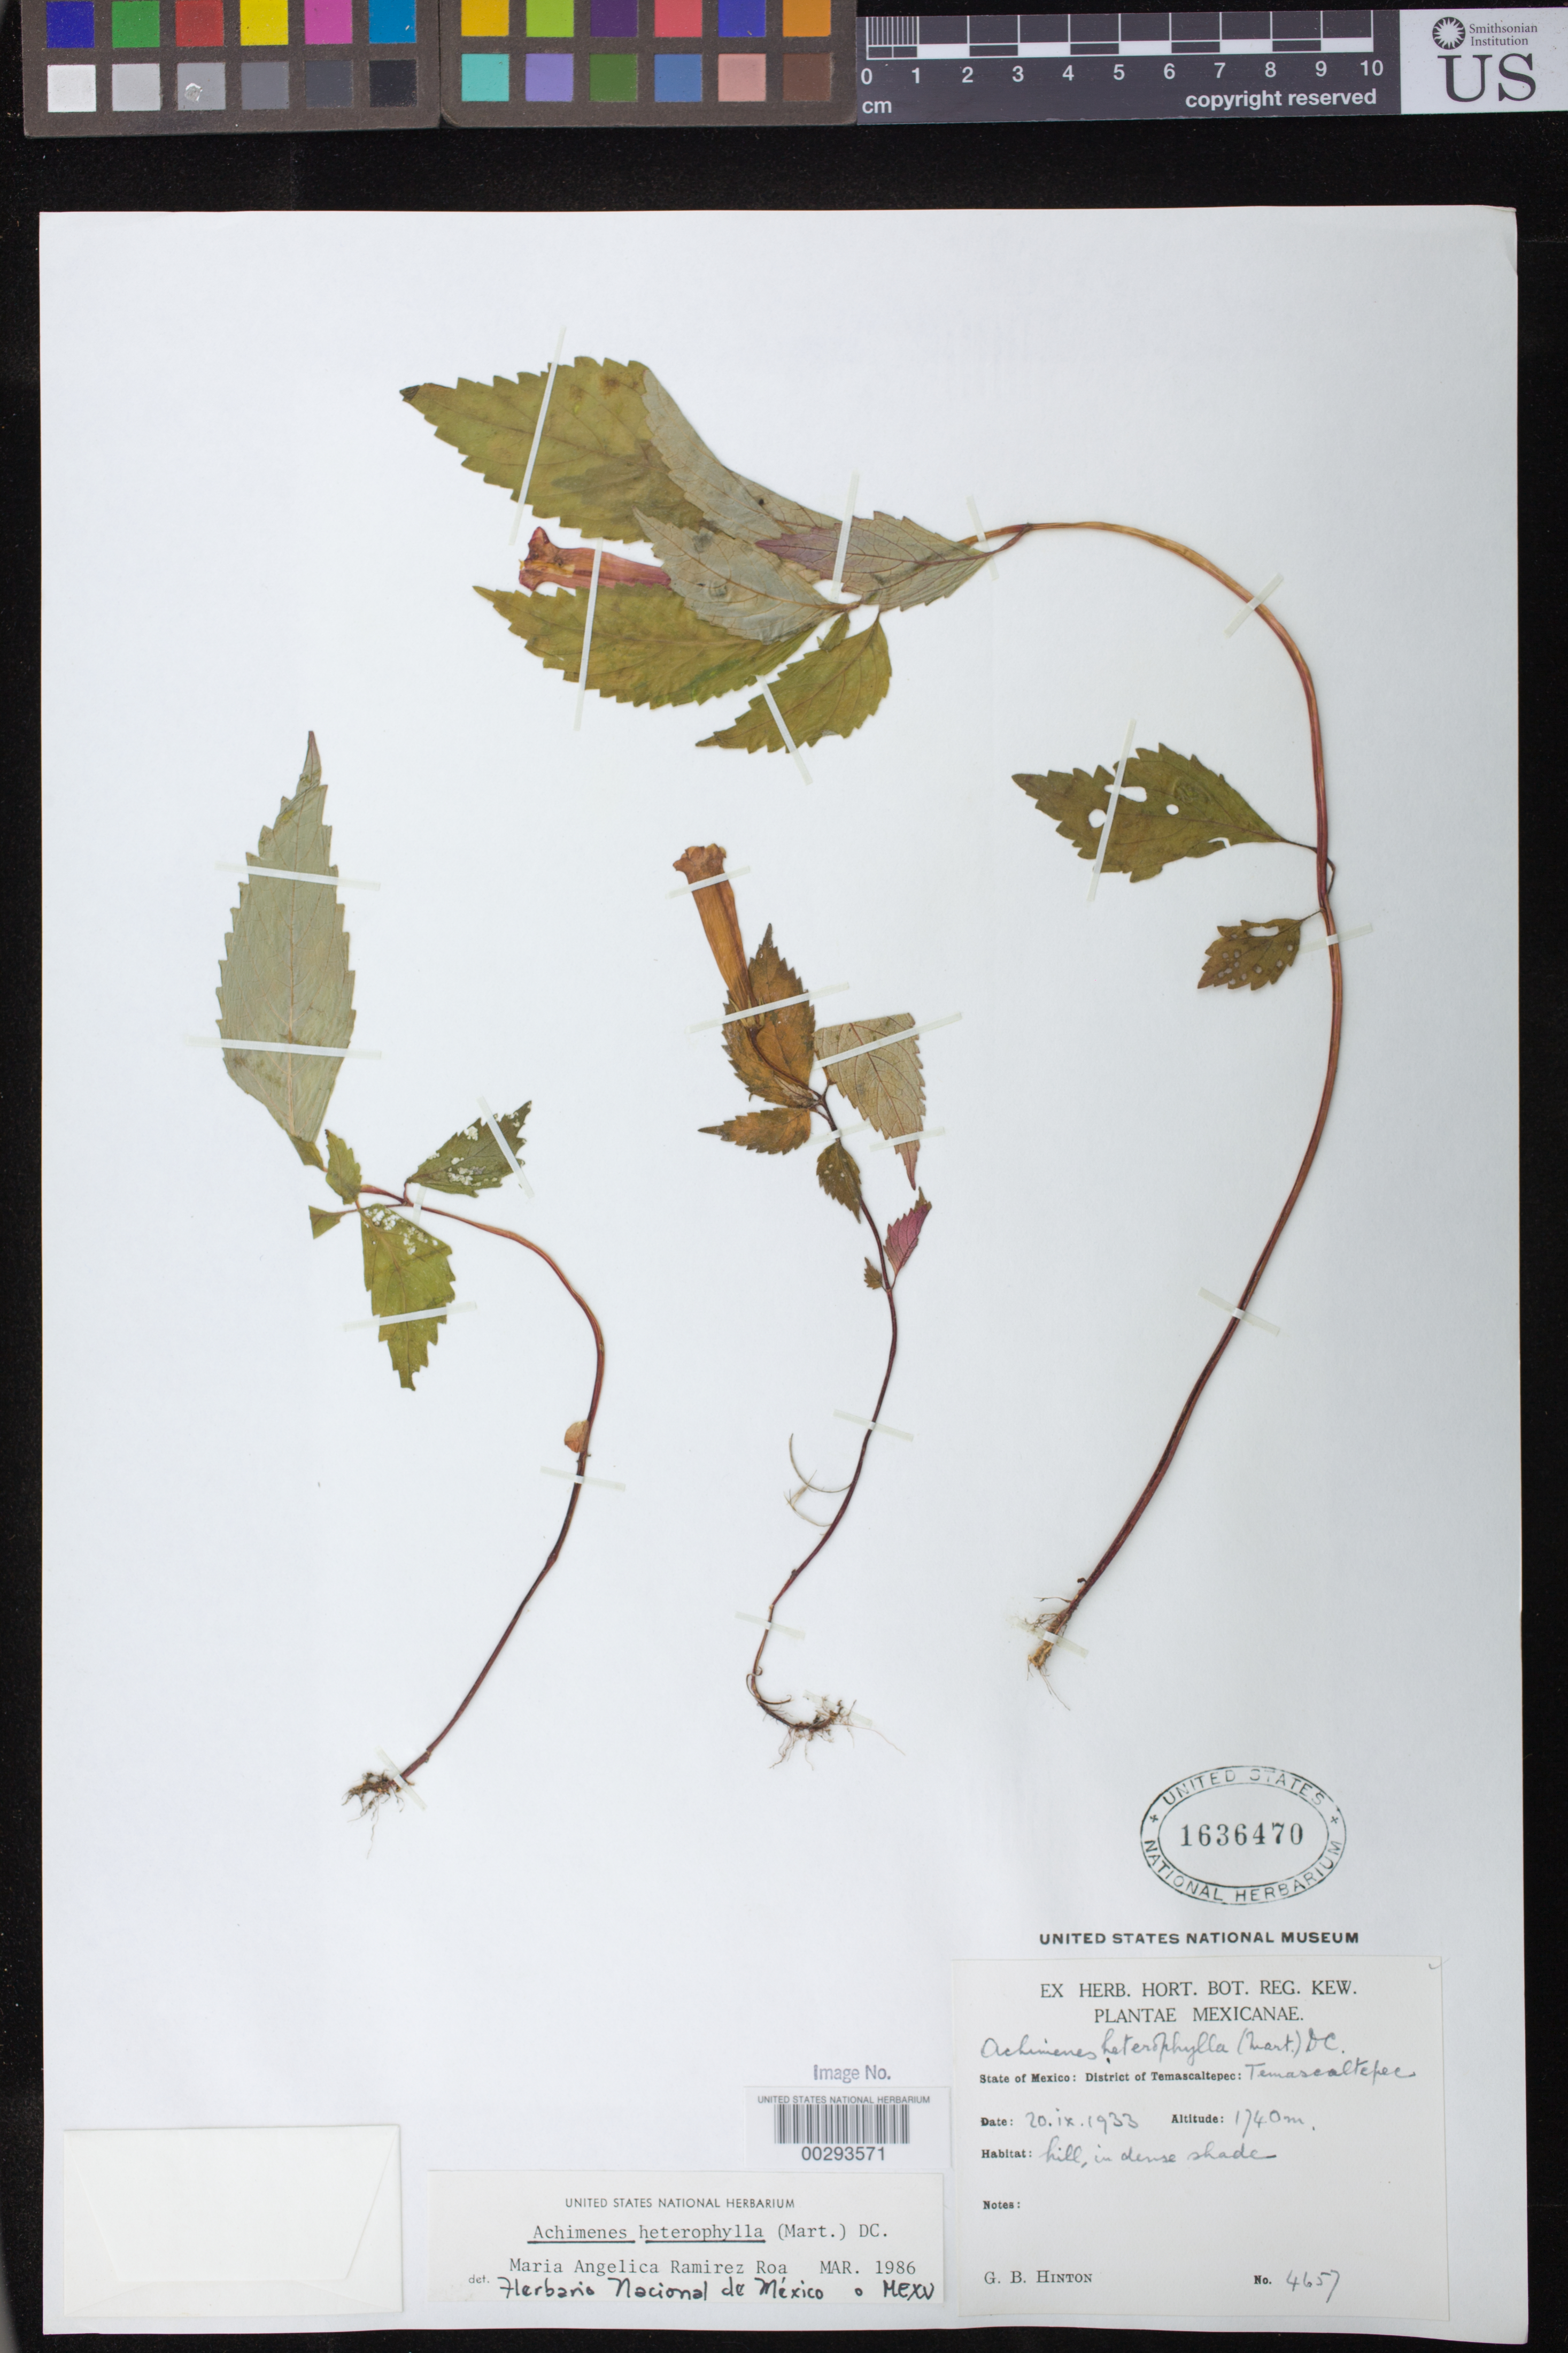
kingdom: Plantae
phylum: Tracheophyta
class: Magnoliopsida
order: Lamiales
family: Gesneriaceae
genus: Achimenes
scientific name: Achimenes heterophylla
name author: (Mart.) DC.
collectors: G. B. Hinton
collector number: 4657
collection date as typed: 20 Sep 1933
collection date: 1933-09-20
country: Mexico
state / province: México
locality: Temascaltepec Dist. Temascaltepec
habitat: Hill, in dense shade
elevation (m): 1740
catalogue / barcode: US 1636470